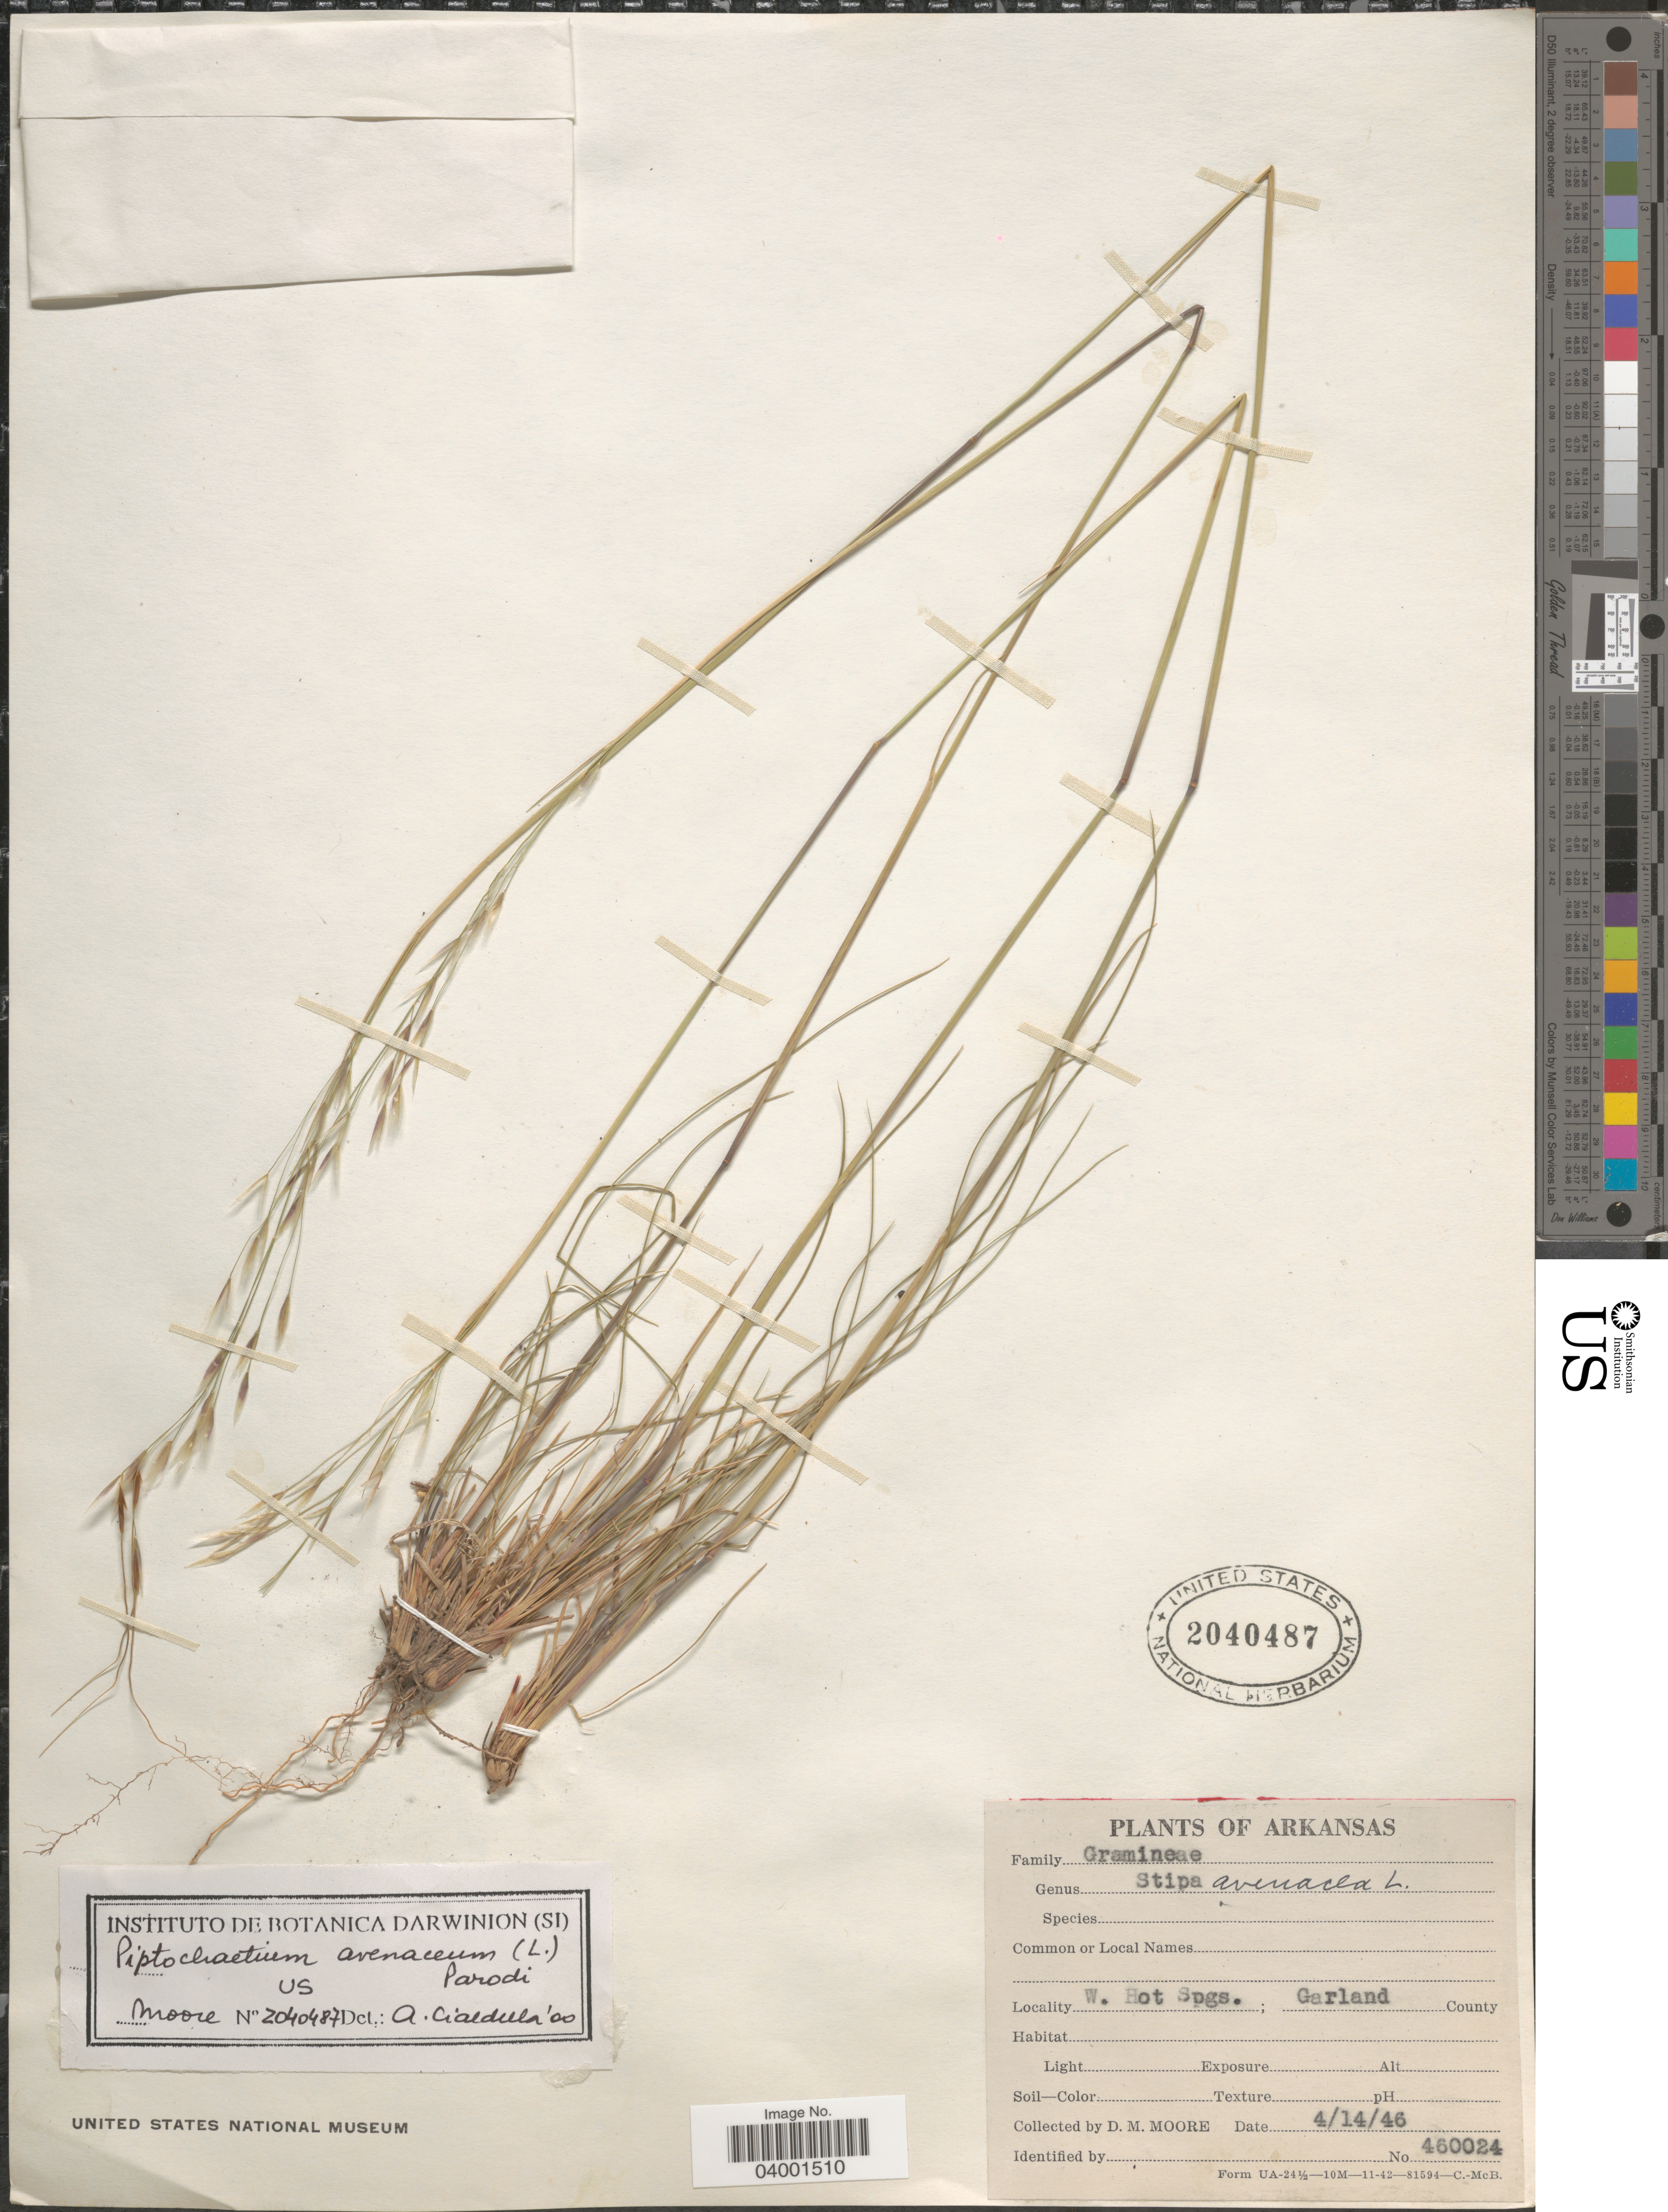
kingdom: Plantae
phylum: Tracheophyta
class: Liliopsida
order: Poales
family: Poaceae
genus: Piptochaetium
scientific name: Piptochaetium avenaceum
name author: (L.) Parodi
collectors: D. Moore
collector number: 460024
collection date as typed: Transcribed d/m/y: 14/4/46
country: United States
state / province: Arkansas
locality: W. Hot Spgs. Garland County.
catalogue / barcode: US 2040487